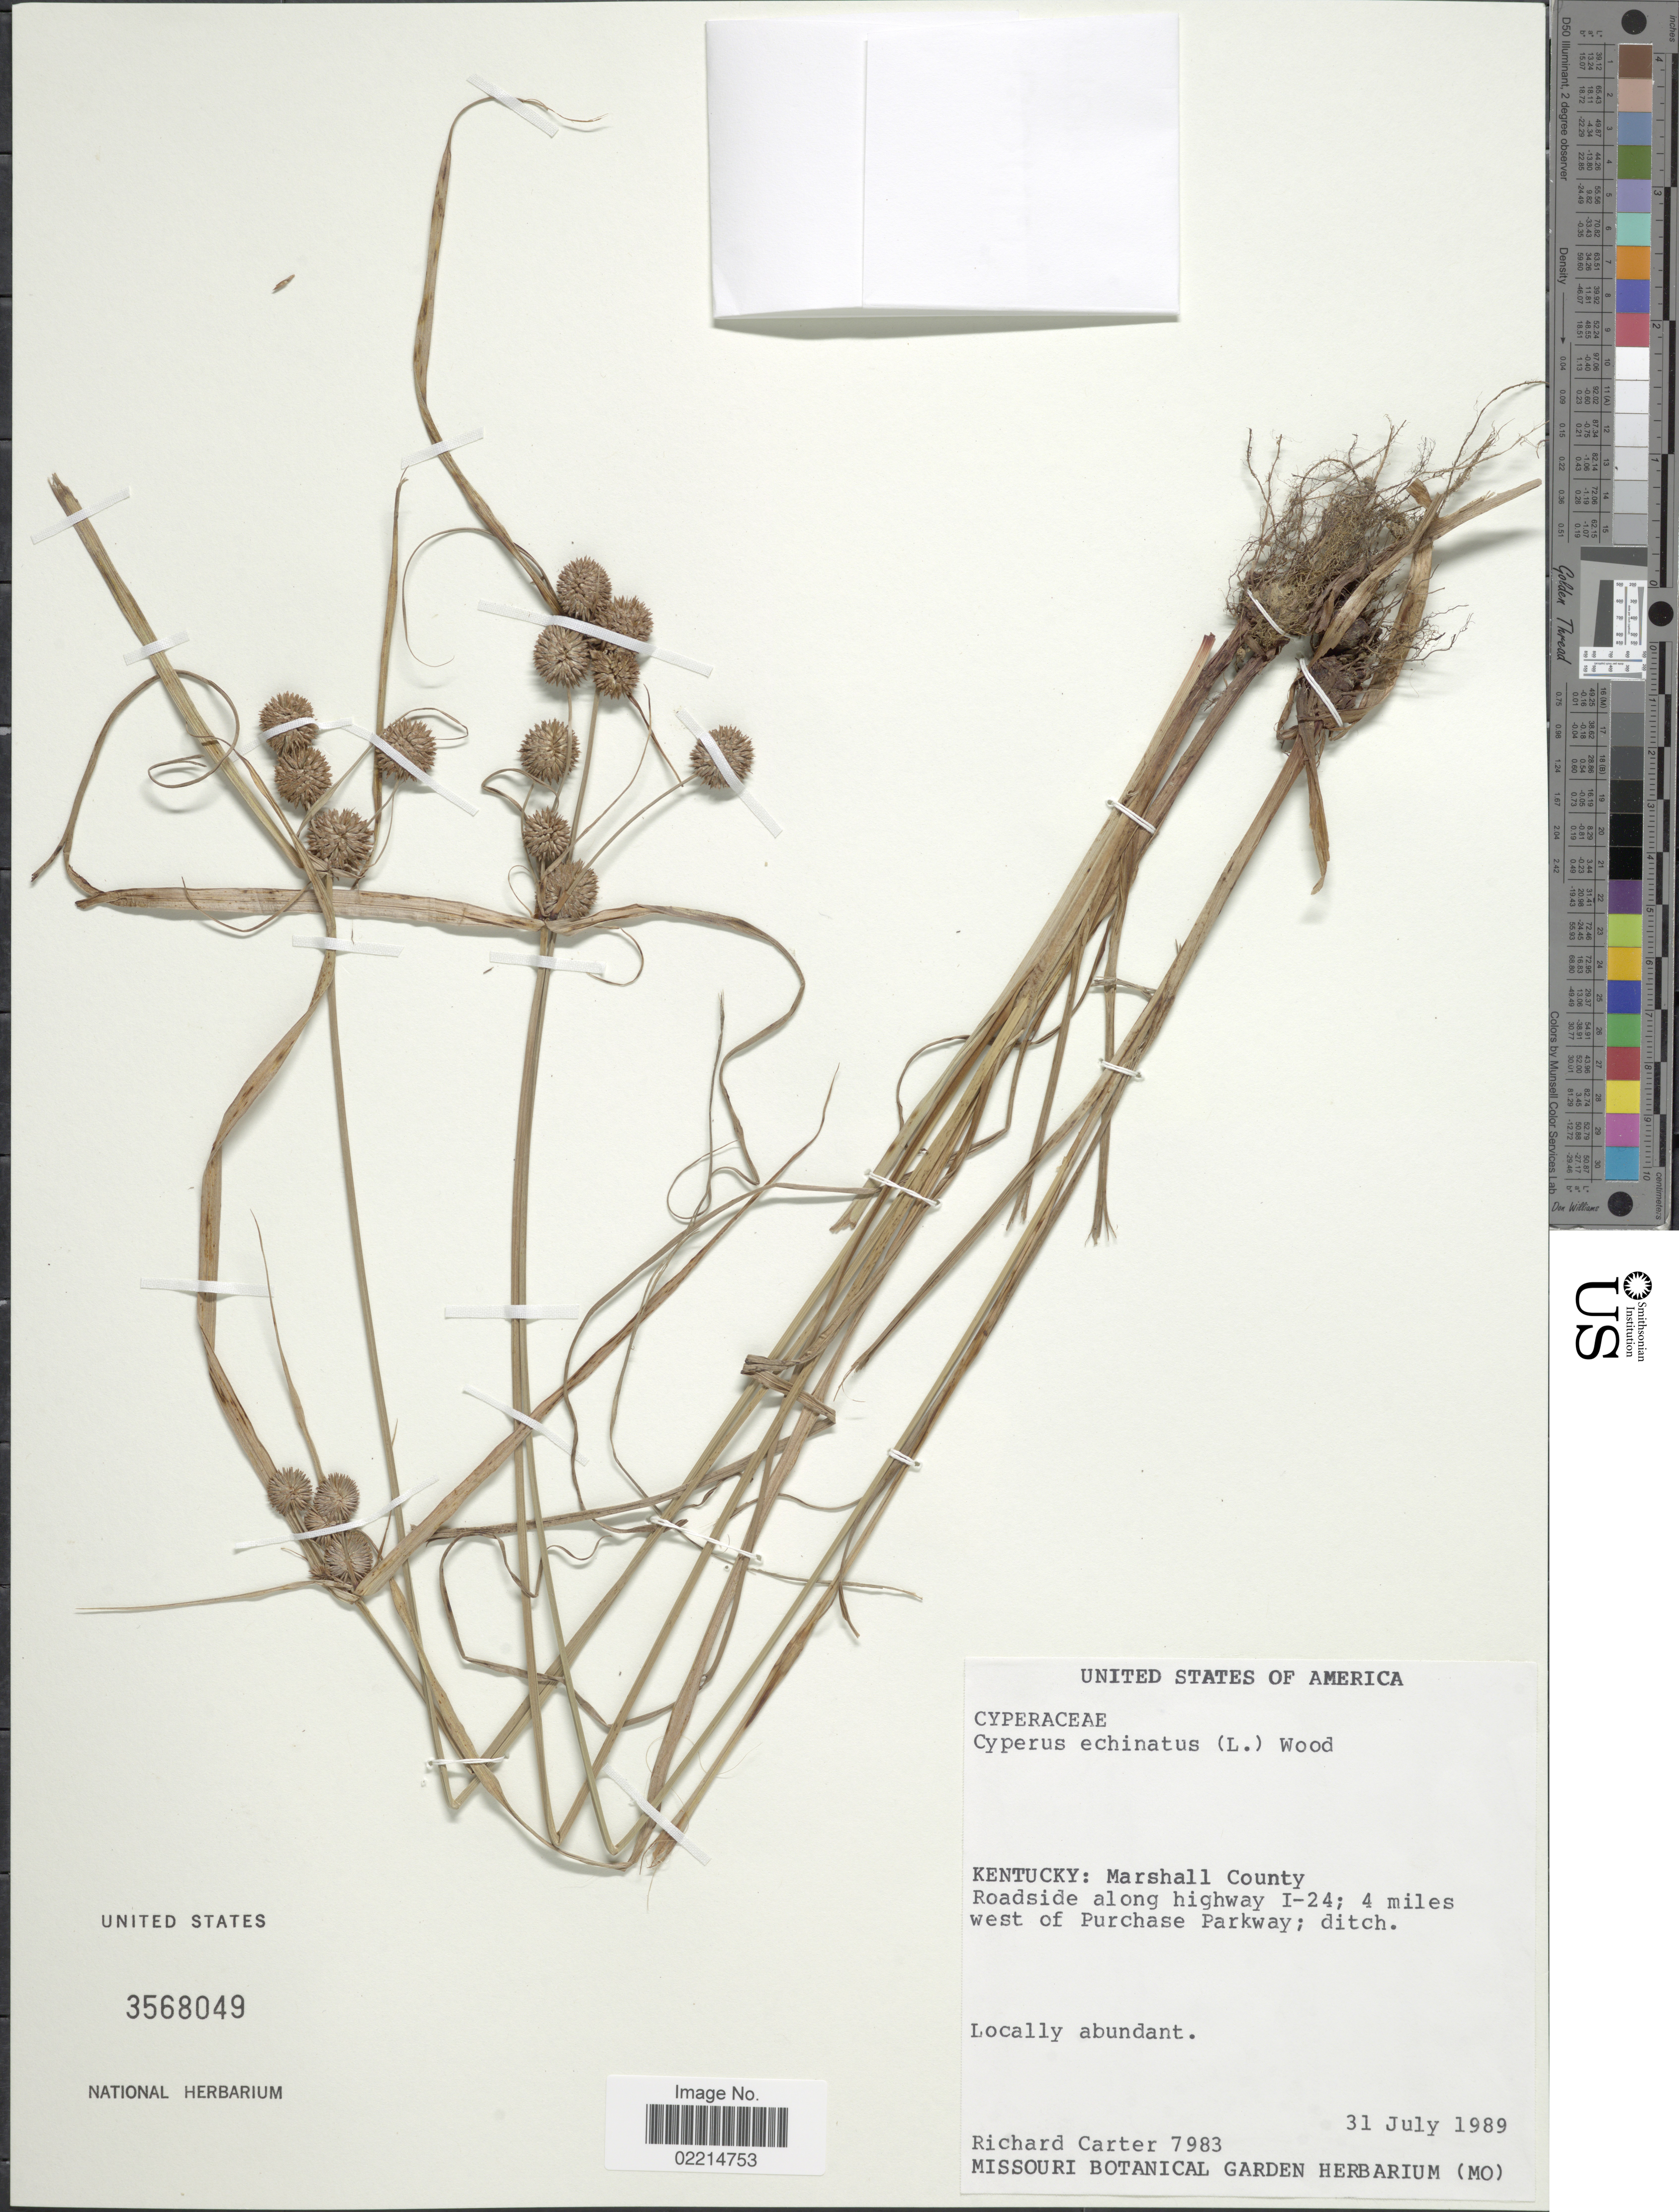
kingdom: Plantae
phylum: Tracheophyta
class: Liliopsida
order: Poales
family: Cyperaceae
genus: Cyperus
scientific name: Cyperus echinatus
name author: (L.) Alph. Wood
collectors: R. Carter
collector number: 7983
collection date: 1989-07-31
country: United States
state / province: Kentucky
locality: Marshall County. Roadside along highway I-24; 4 miles west of Purchase Parkway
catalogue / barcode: US 3568049